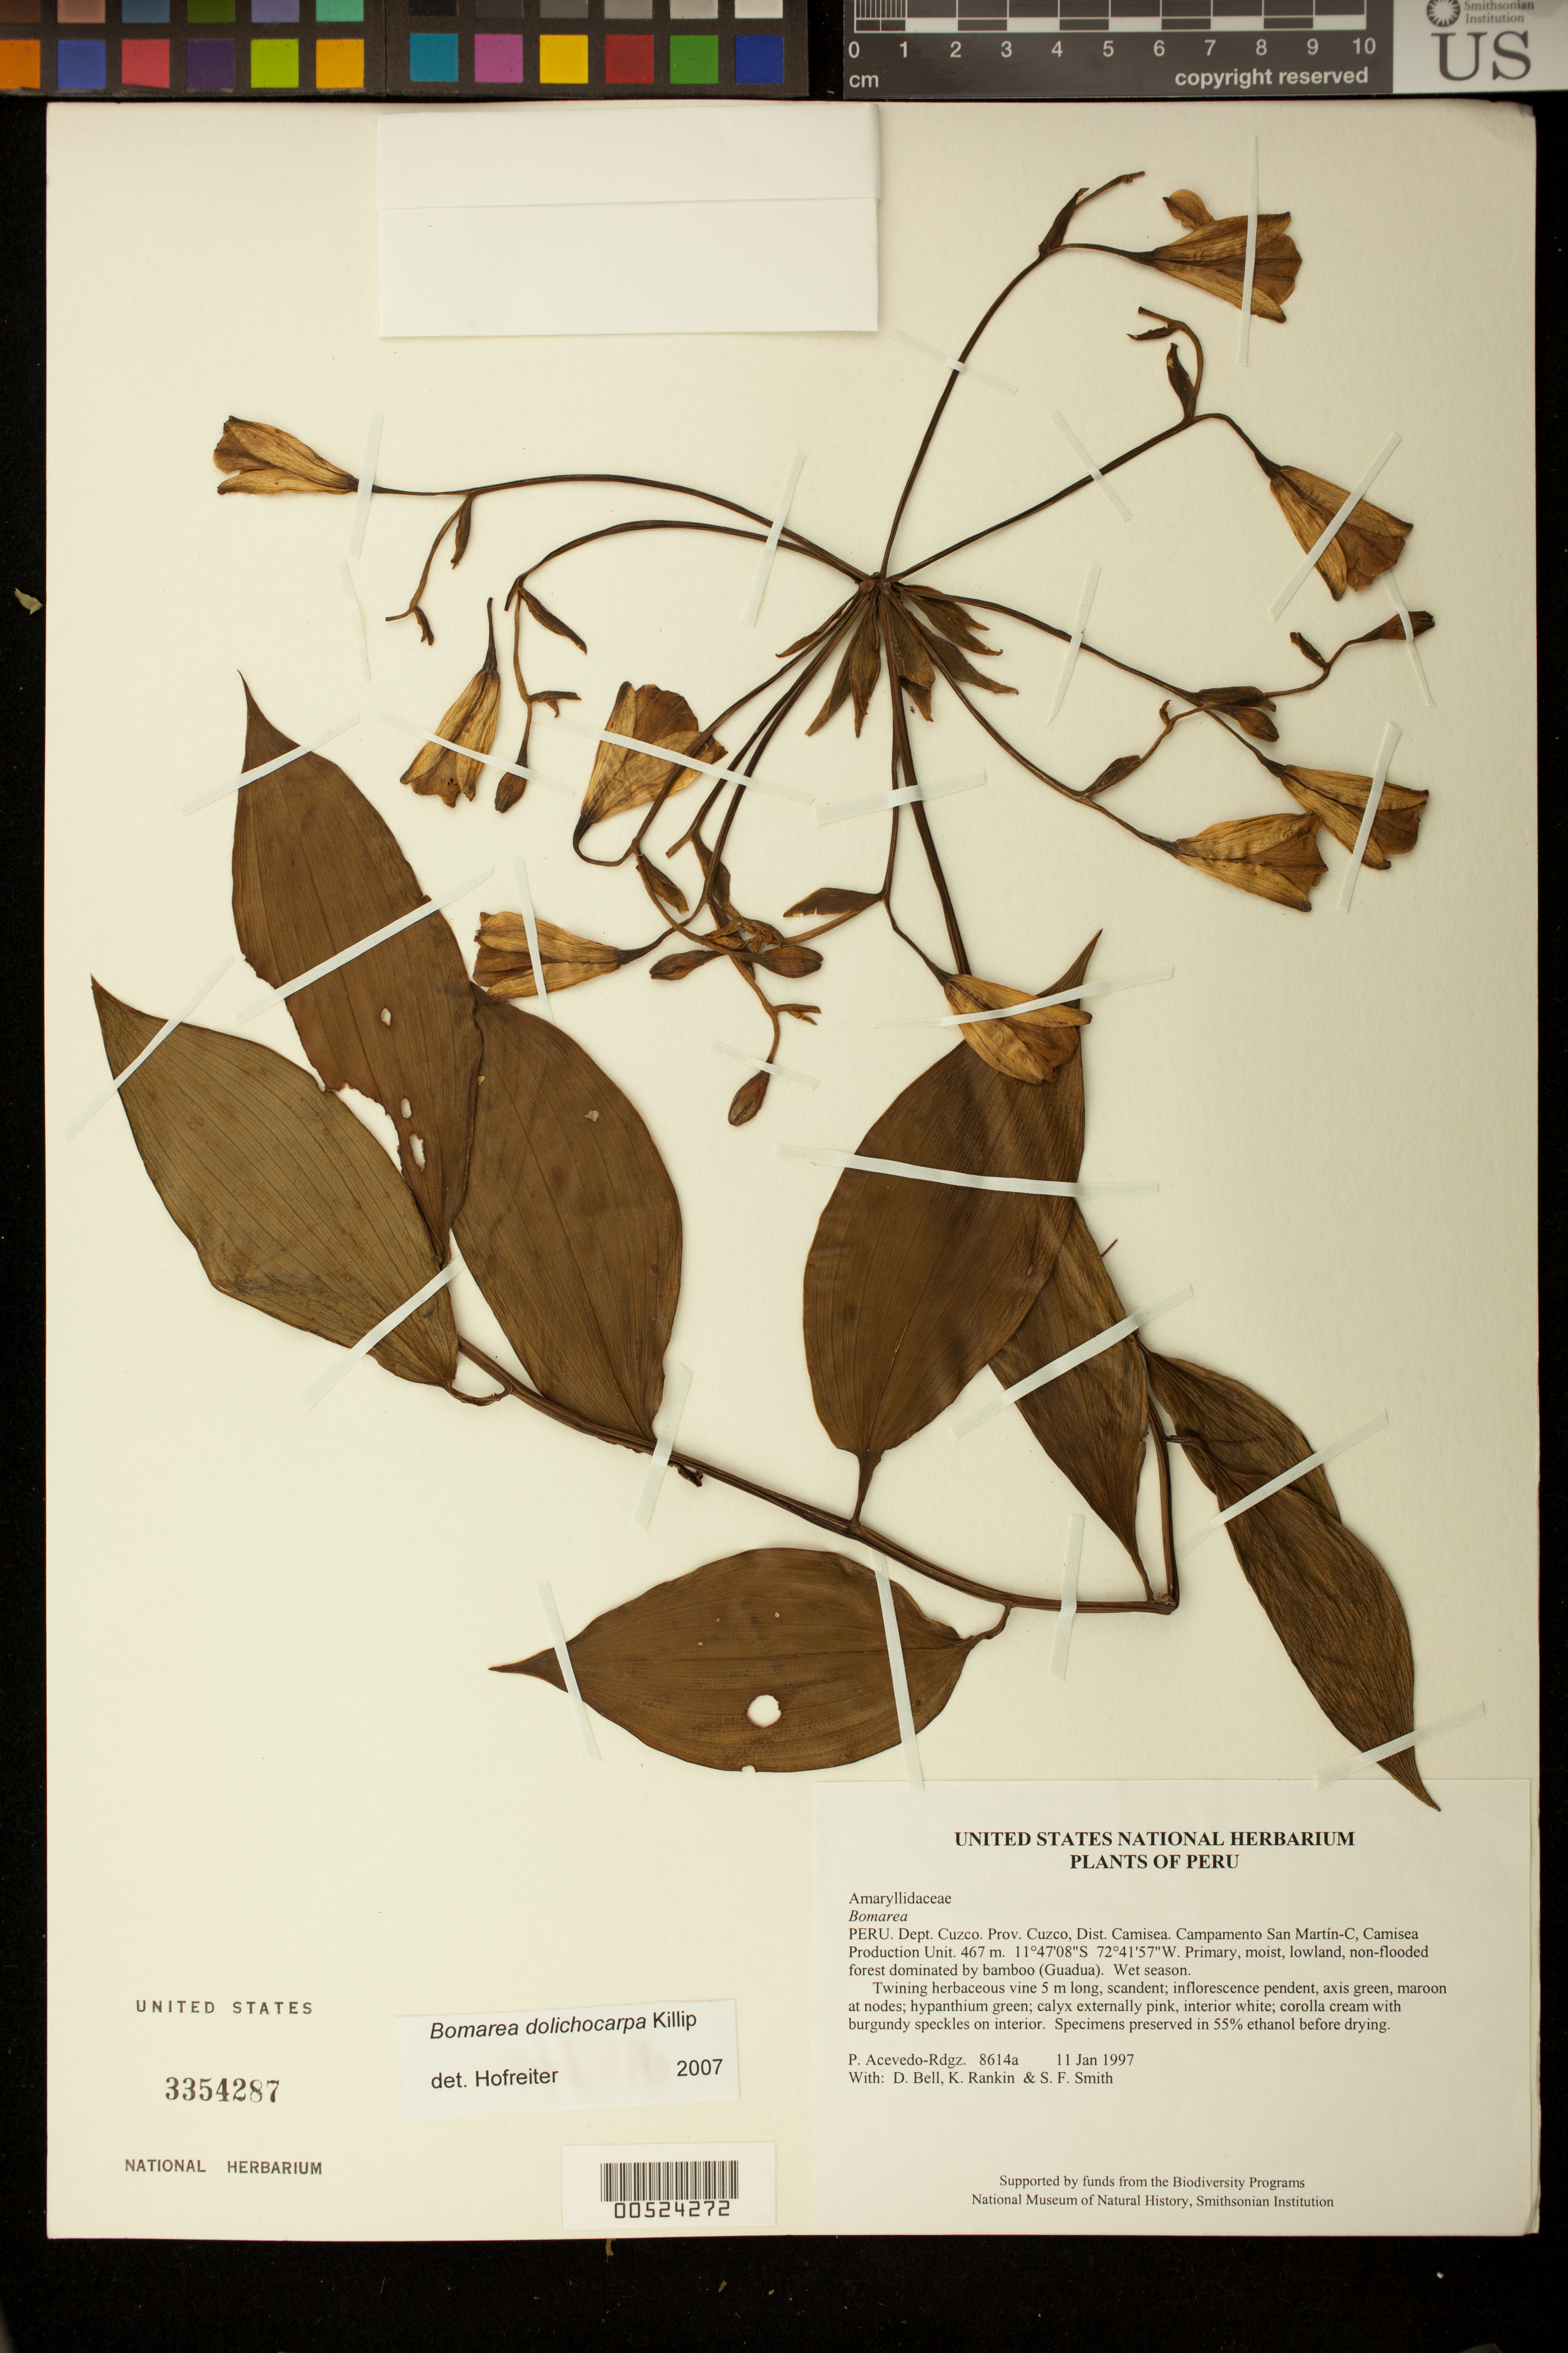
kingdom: Plantae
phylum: Tracheophyta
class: Liliopsida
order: Liliales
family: Alstroemeriaceae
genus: Bomarea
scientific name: Bomarea dolichocarpa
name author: Killip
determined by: Hofreiter, A.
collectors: P. Acevedo-Rodr., D. A. Bell, K. B. Rankin & S.F. Smith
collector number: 8614 a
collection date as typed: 11 Jan 1997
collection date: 1997-01-11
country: Peru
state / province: Cusco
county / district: Cusco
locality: Districto Camisea, Campamento San Martín-C, Camisea Production Unit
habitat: Primary, moist, lowland, non-flooded forest dominated by bamboo (Guadua). Wet season.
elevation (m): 467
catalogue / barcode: US 3354287